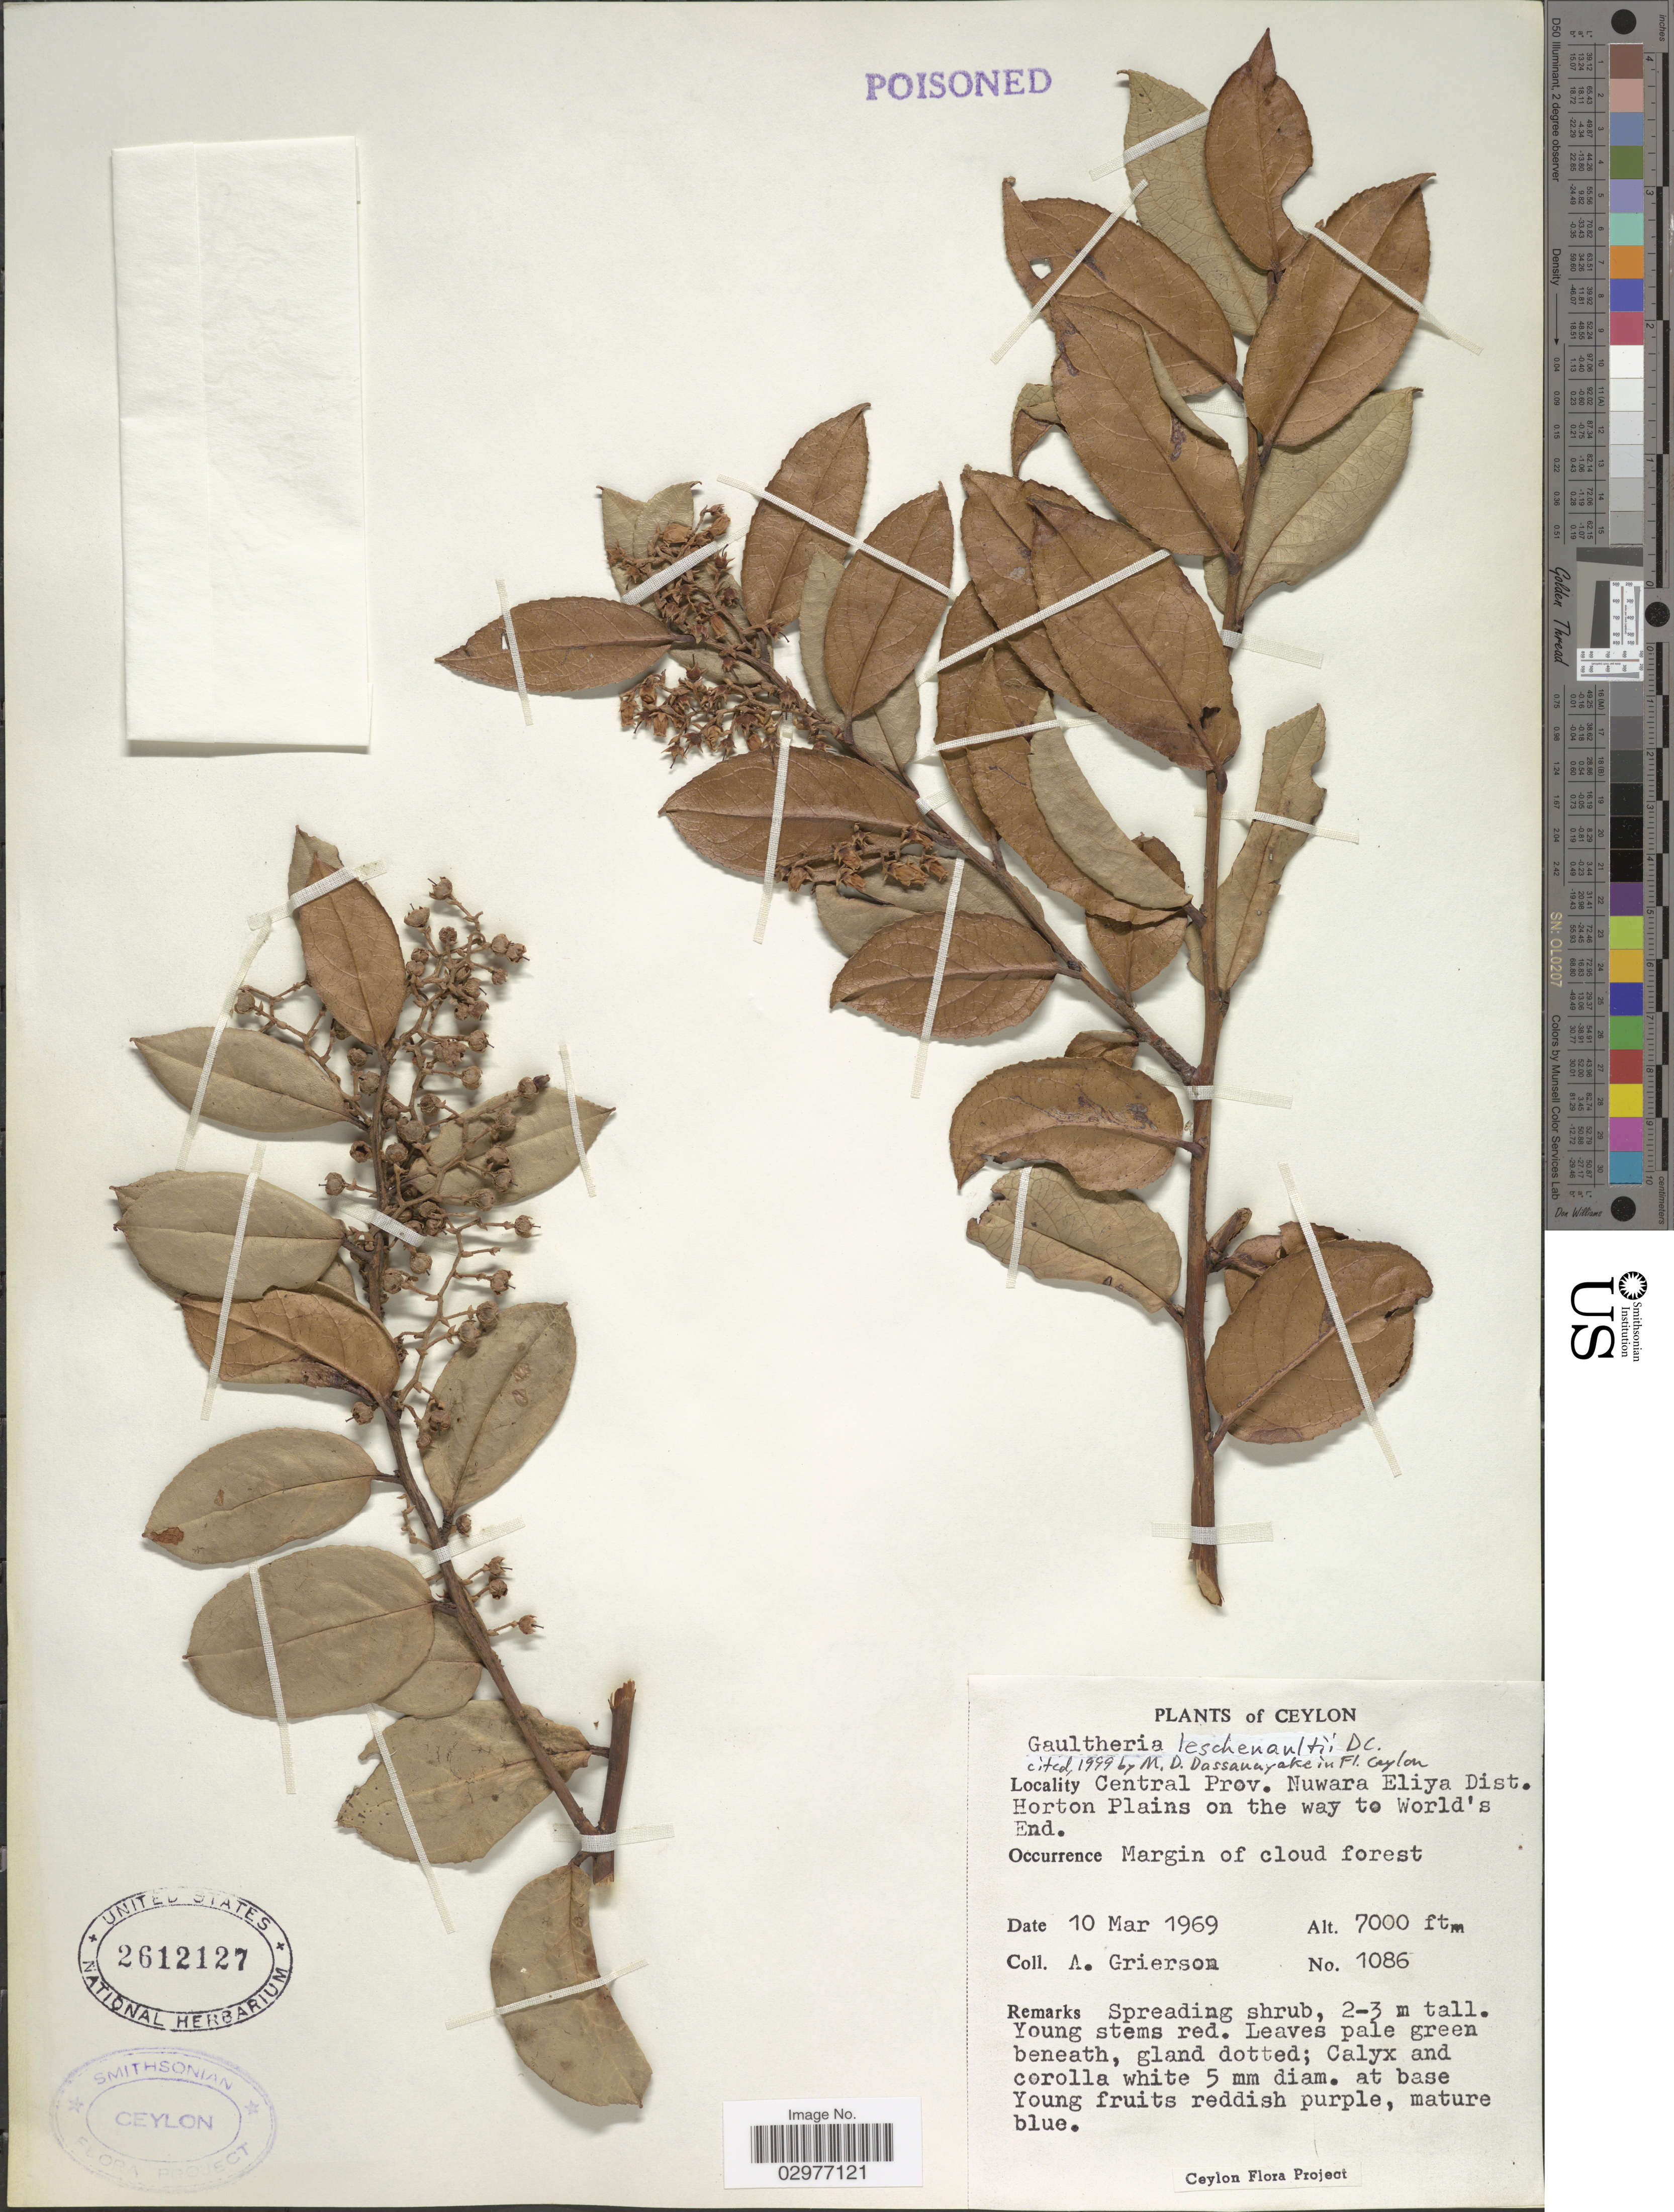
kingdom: Plantae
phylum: Tracheophyta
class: Magnoliopsida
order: Ericales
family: Ericaceae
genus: Gaultheria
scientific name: Gaultheria leschenaultii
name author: DC.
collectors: A. Grierson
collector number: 1086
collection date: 1969-03-10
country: Sri Lanka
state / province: Central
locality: Ceylon. Nuwara Eliya Dist. Horton Plains on the way to World's End.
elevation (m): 2134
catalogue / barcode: US 2612127